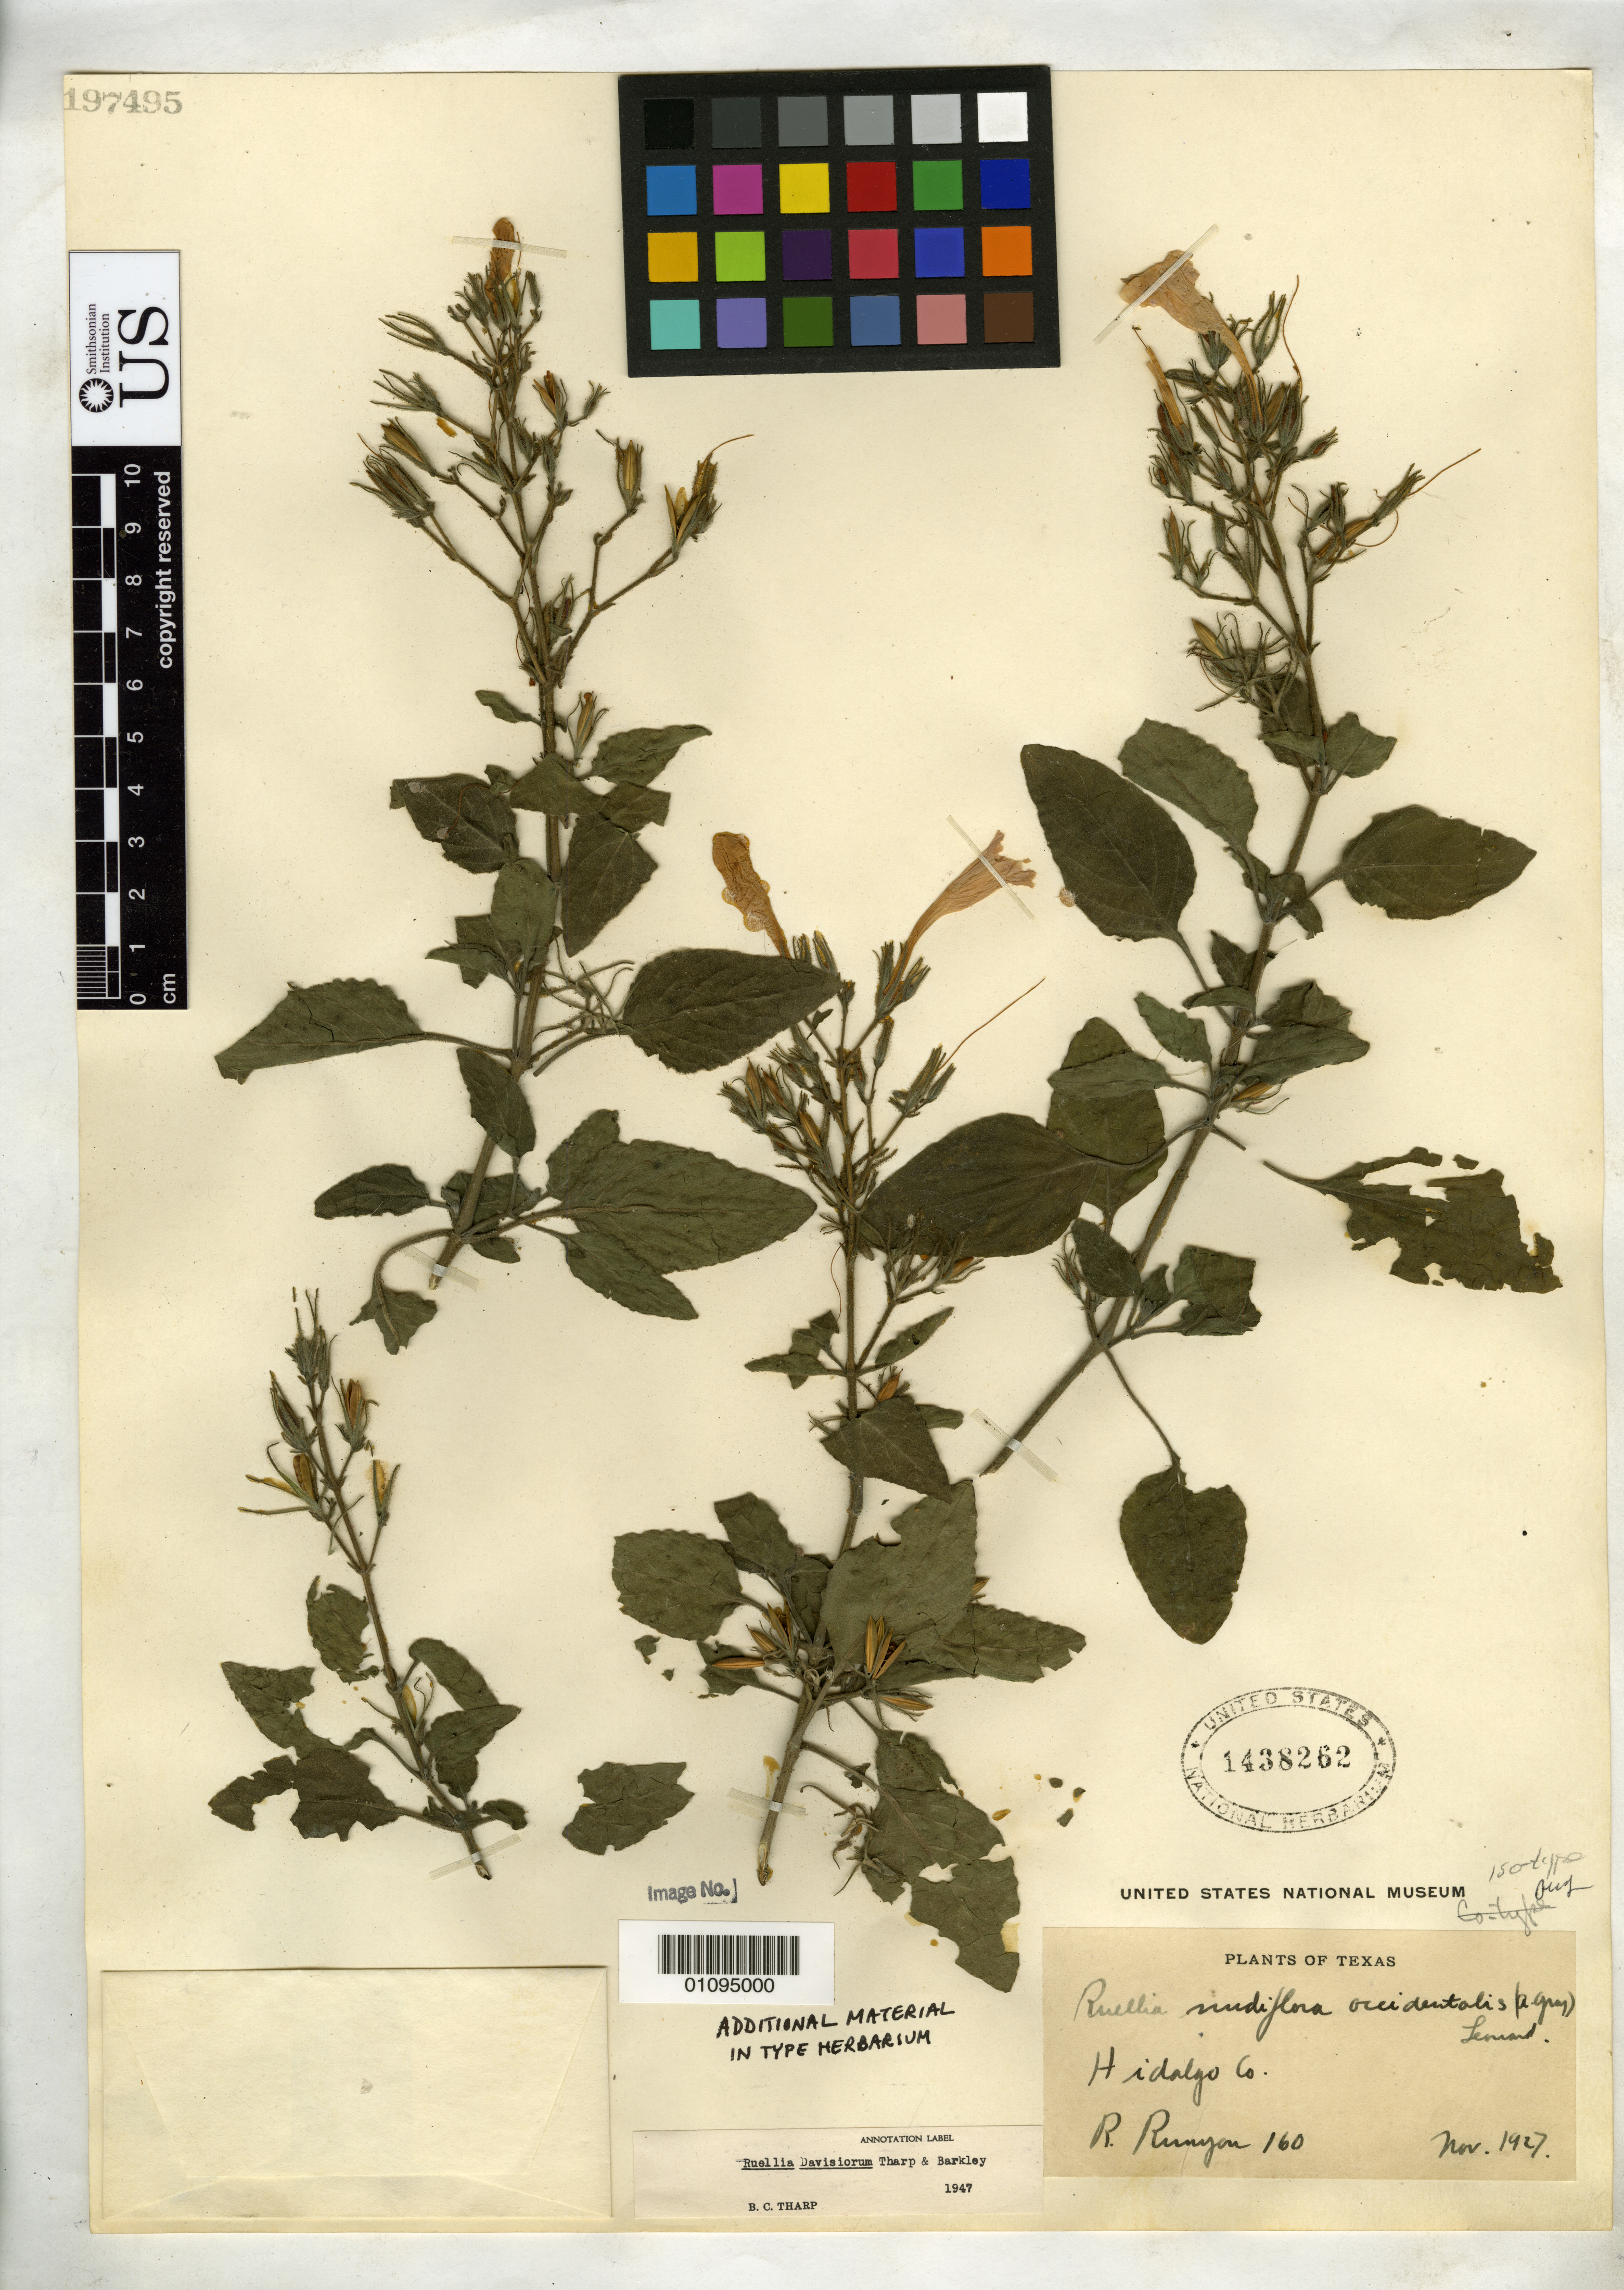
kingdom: Plantae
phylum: Tracheophyta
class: Magnoliopsida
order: Lamiales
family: Acanthaceae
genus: Ruellia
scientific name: Ruellia davisiorum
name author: Tharp & F.A. Barkley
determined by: Tharp, B. C.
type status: Isotype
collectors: R. Runyon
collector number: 160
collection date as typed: Nov 1927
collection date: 1927-11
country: United States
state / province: Texas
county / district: Hidalgo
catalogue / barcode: US 1438262